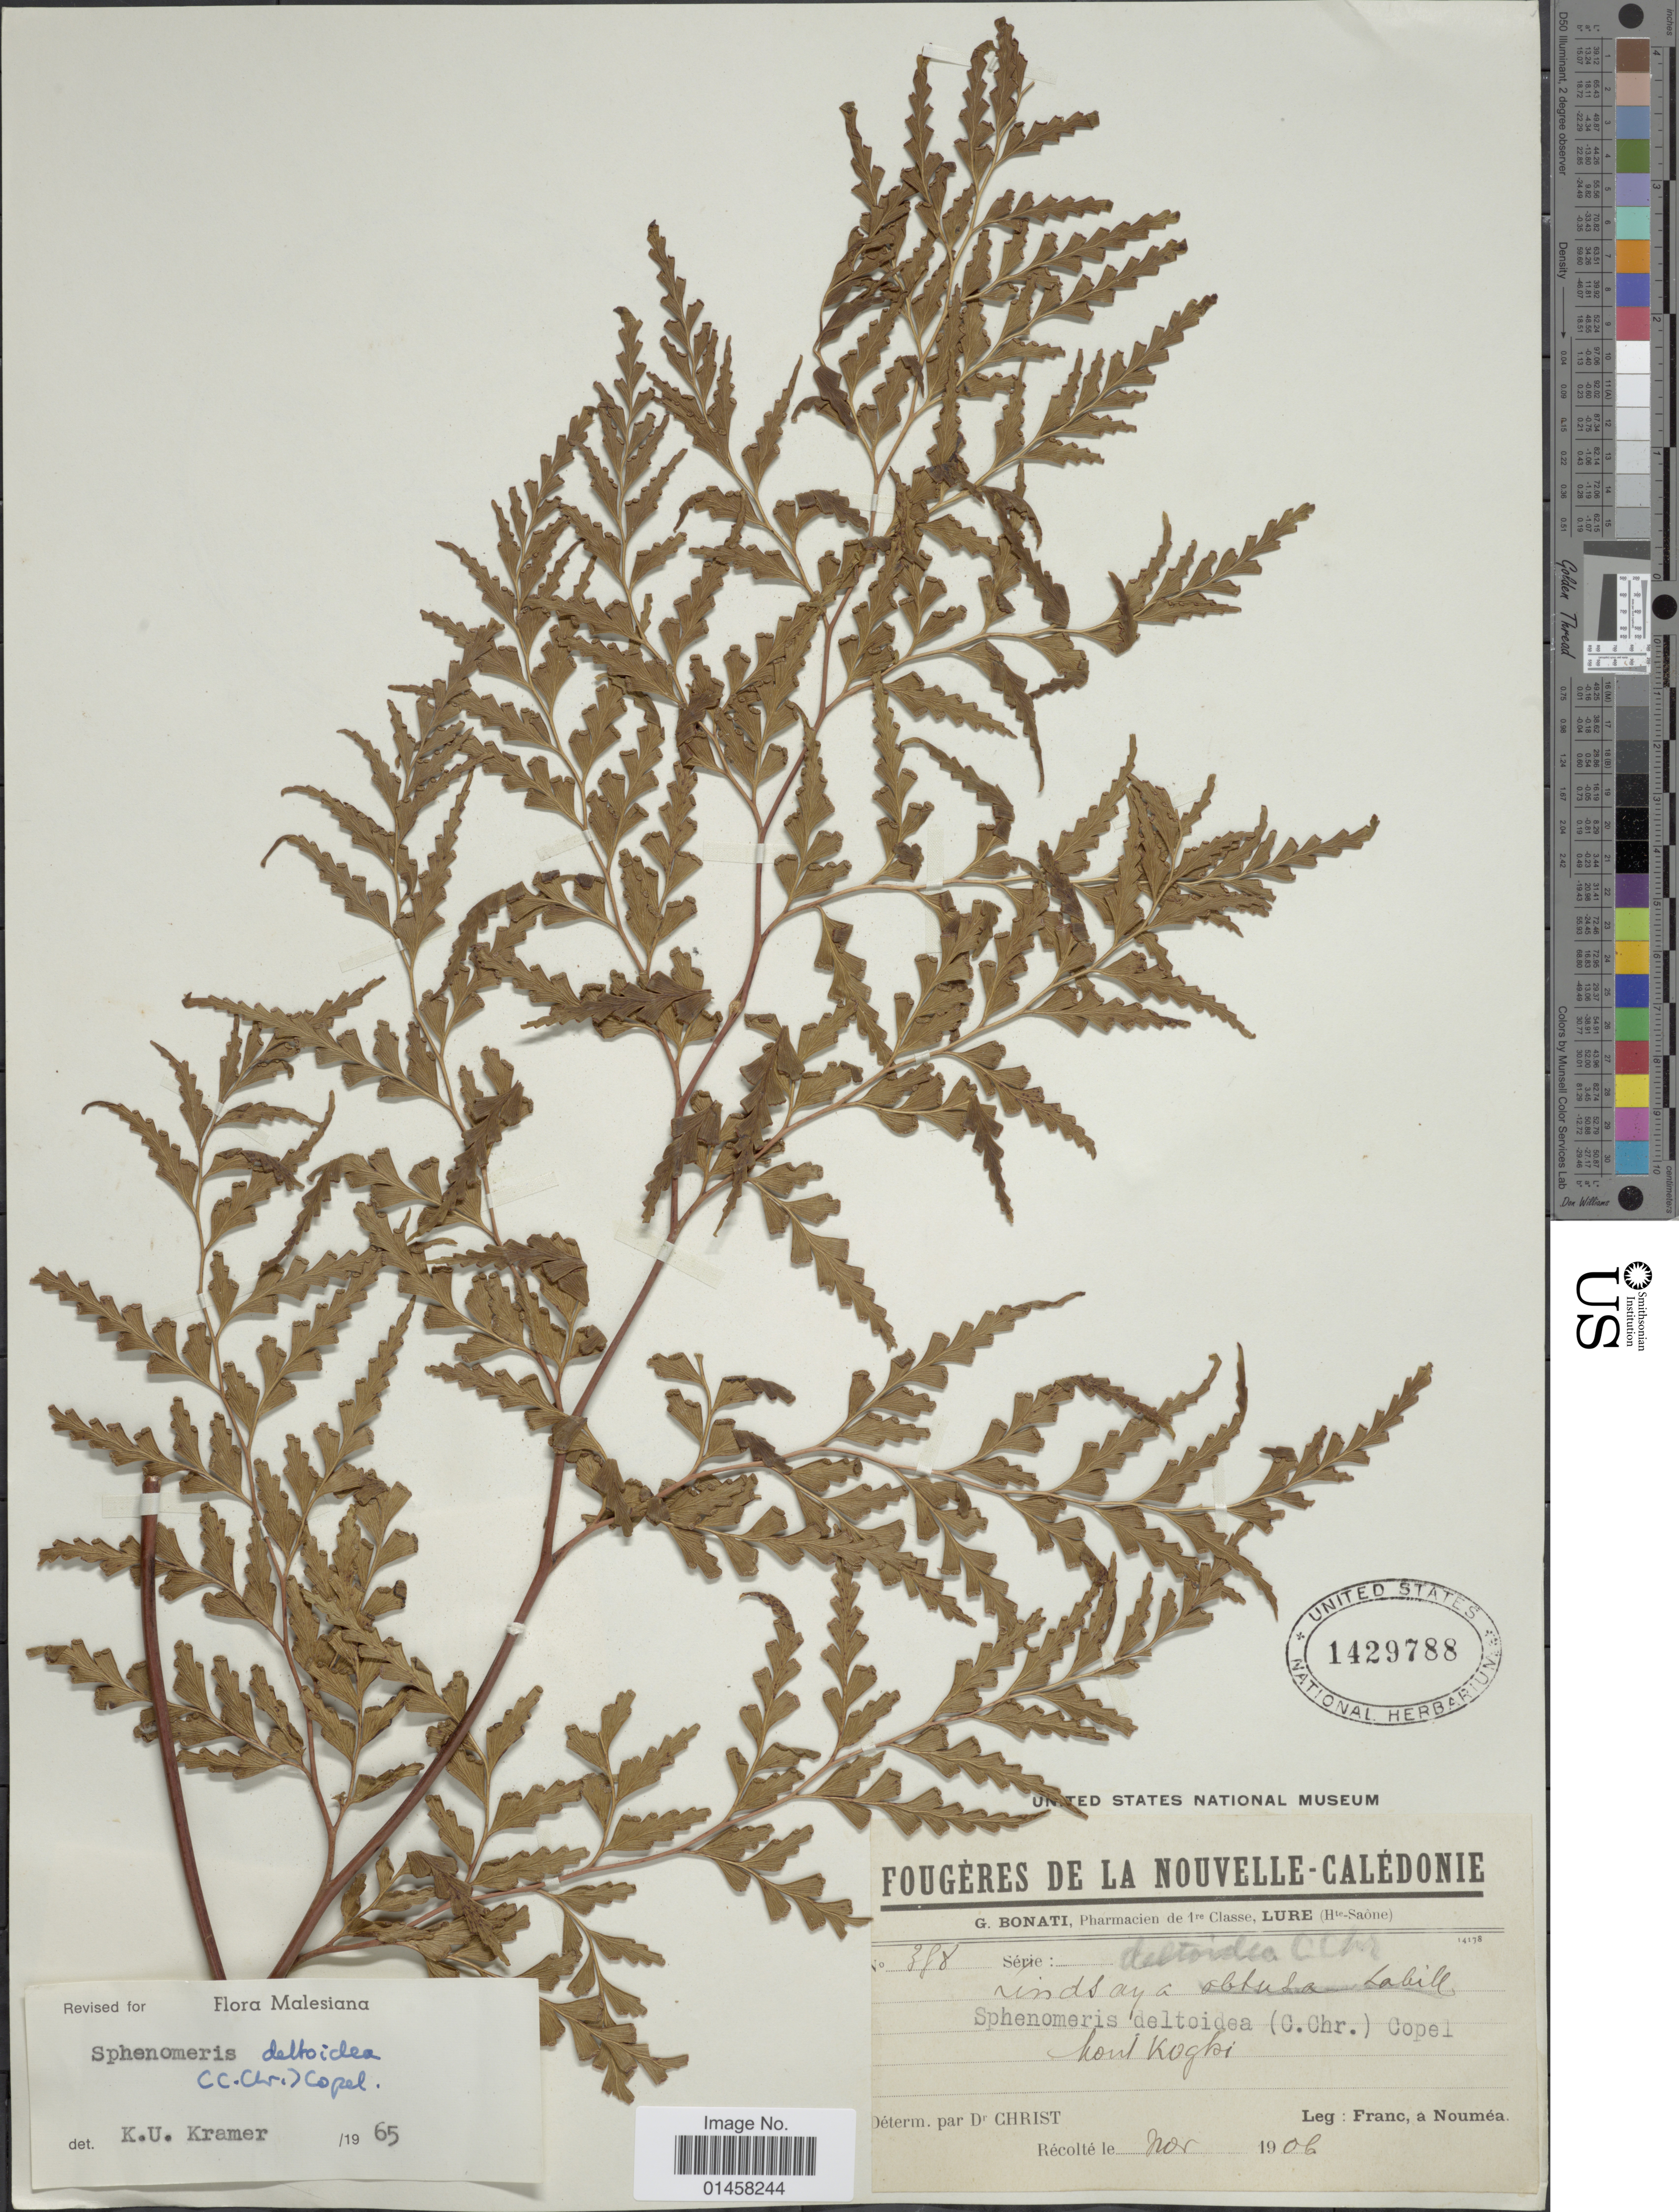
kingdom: Plantae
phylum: Tracheophyta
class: Polypodiopsida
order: Polypodiales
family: Lindsaeaceae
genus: Sphenomeris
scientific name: Sphenomeris deltoidea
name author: (C. Chr.) Copel.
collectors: Franc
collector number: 388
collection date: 1906-11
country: New Caledonia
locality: Mont Koghi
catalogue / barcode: US 1429788